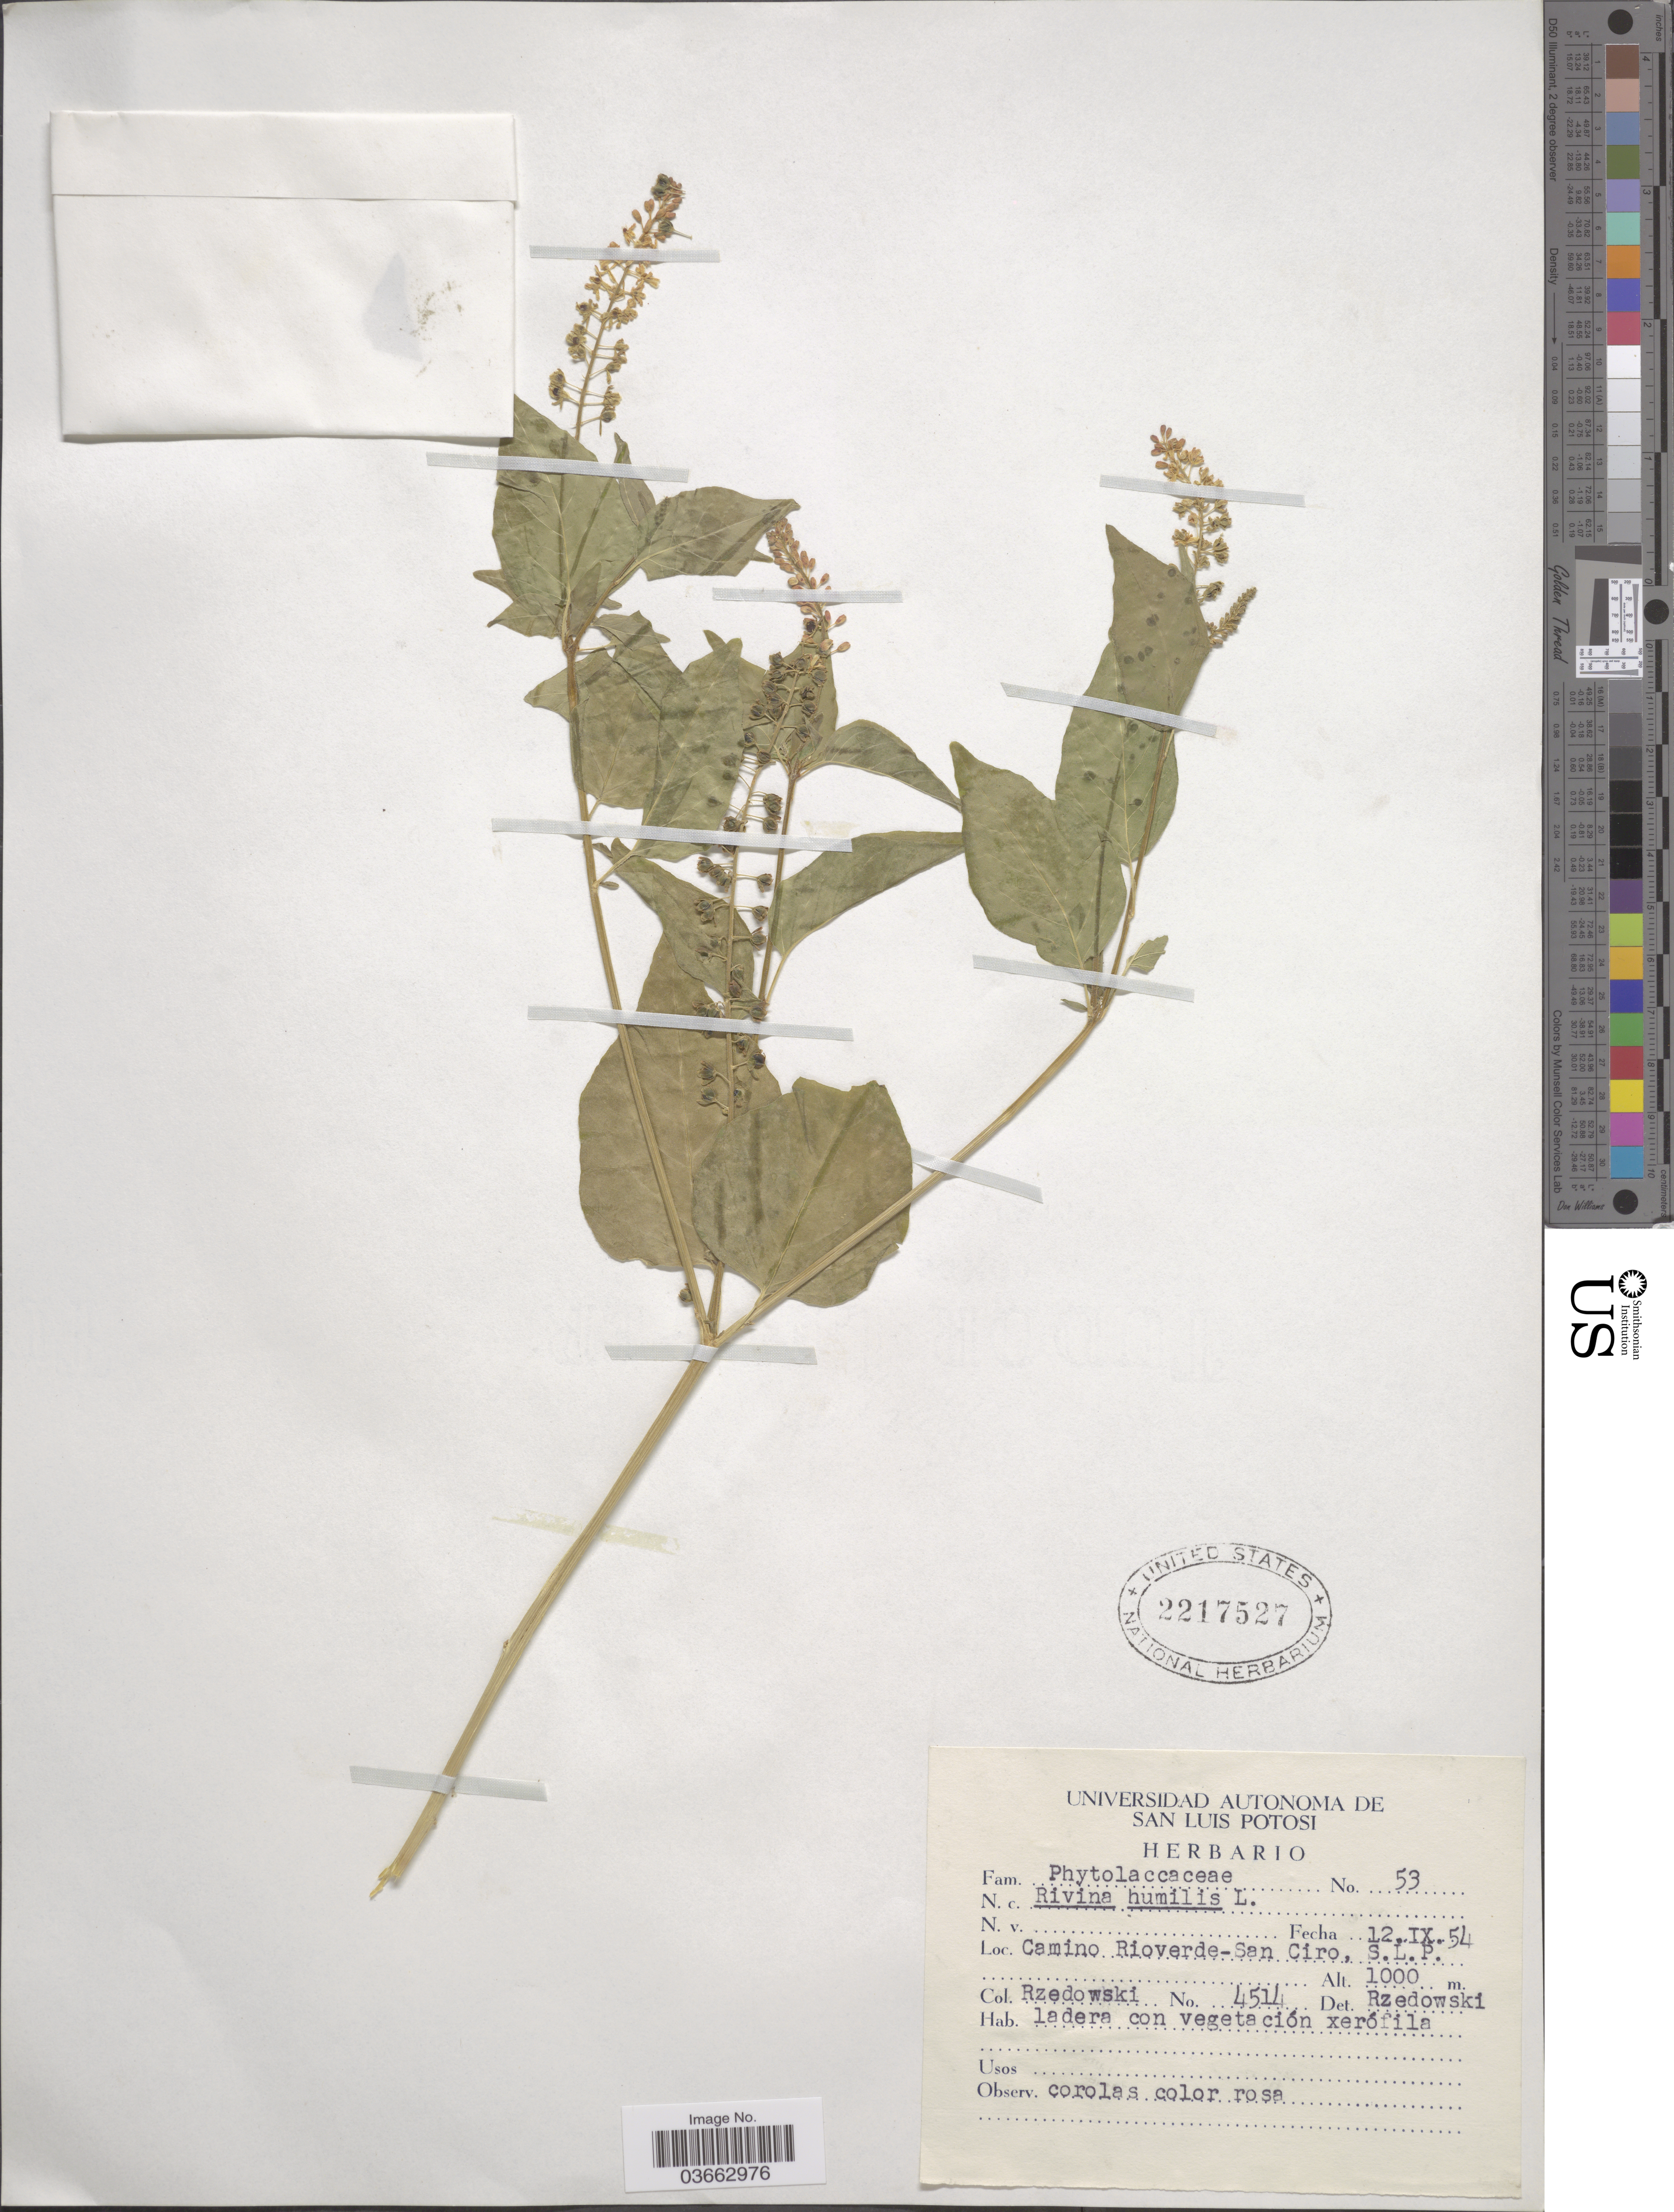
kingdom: Plantae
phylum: Tracheophyta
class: Magnoliopsida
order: Caryophyllales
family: Phytolaccaceae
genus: Rivina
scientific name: Rivina humilis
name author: L.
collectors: Rzedowski, --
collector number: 4514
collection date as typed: Transcribed d/m/y: 12/9/54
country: Mexico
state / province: San Luis Potosí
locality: Camino Rioverde-San Ciro.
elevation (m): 1000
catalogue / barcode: US 2217527